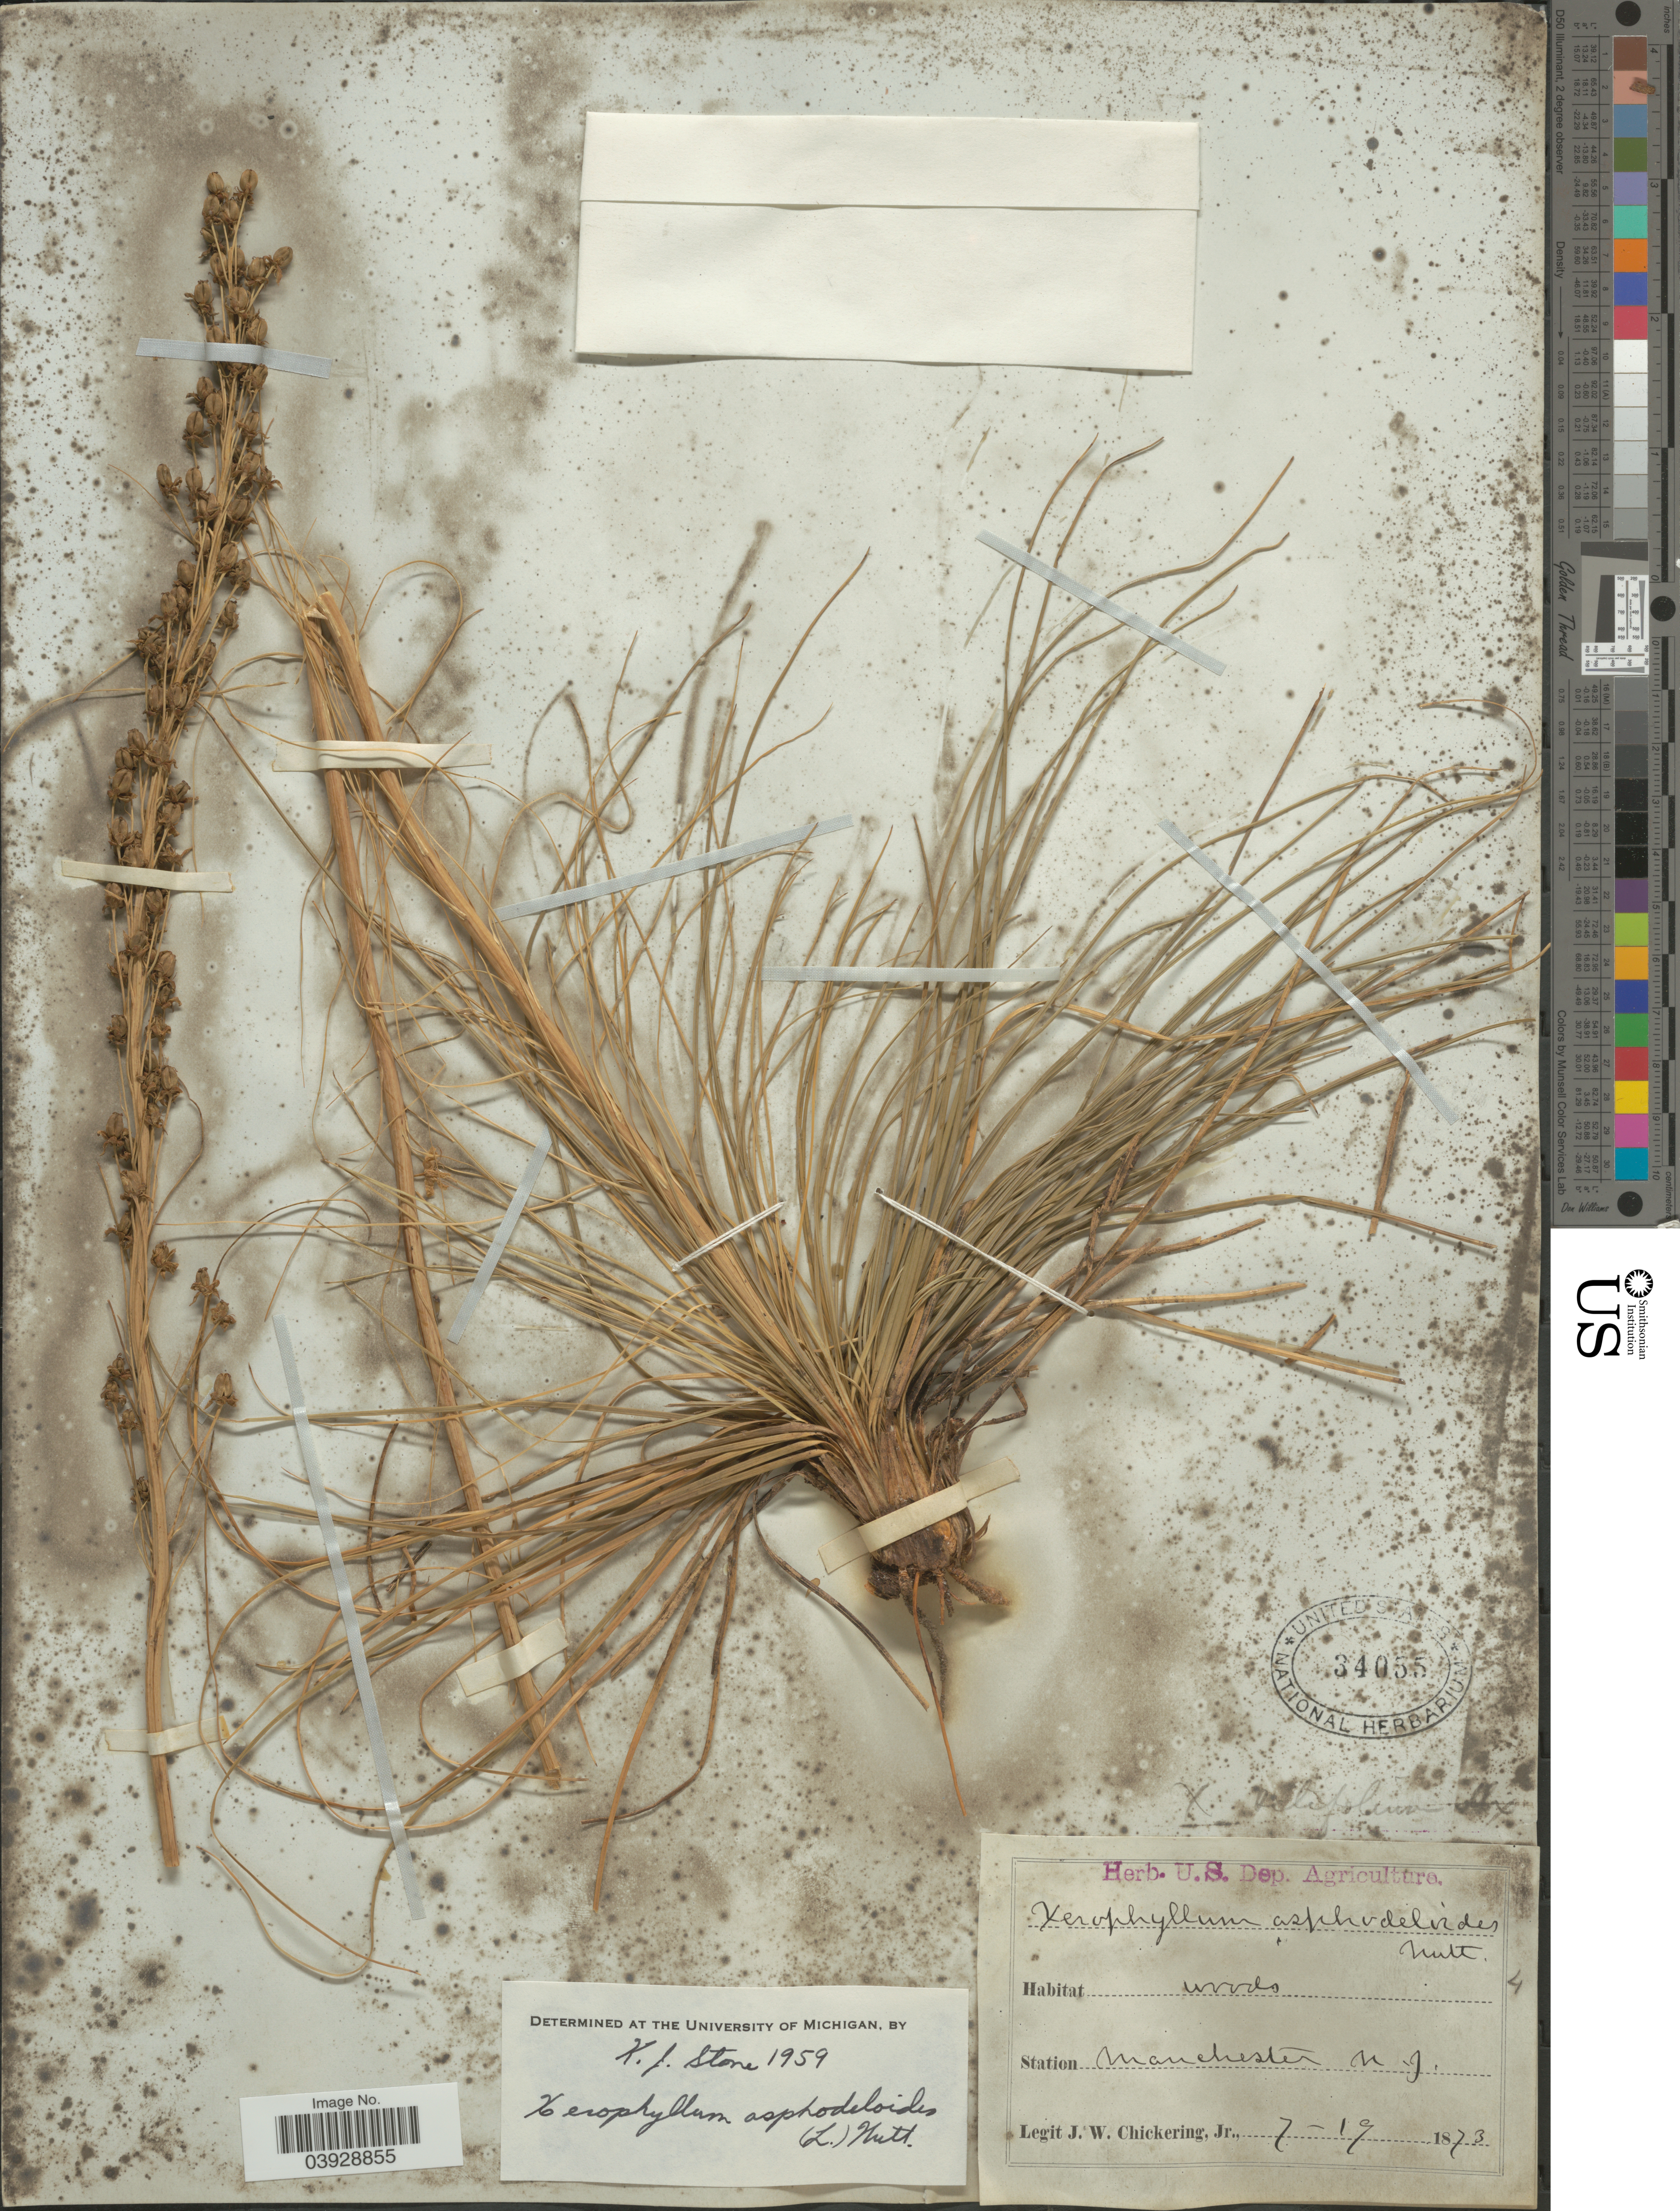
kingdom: Plantae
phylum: Tracheophyta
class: Liliopsida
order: Liliales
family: Melanthiaceae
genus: Xerophyllum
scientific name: Xerophyllum asphodeloides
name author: (L.) Nutt.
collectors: J. W. Chickering Jr.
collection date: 1873-07-19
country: United States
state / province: New Jersey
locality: Station Manchester.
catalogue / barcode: US 34055